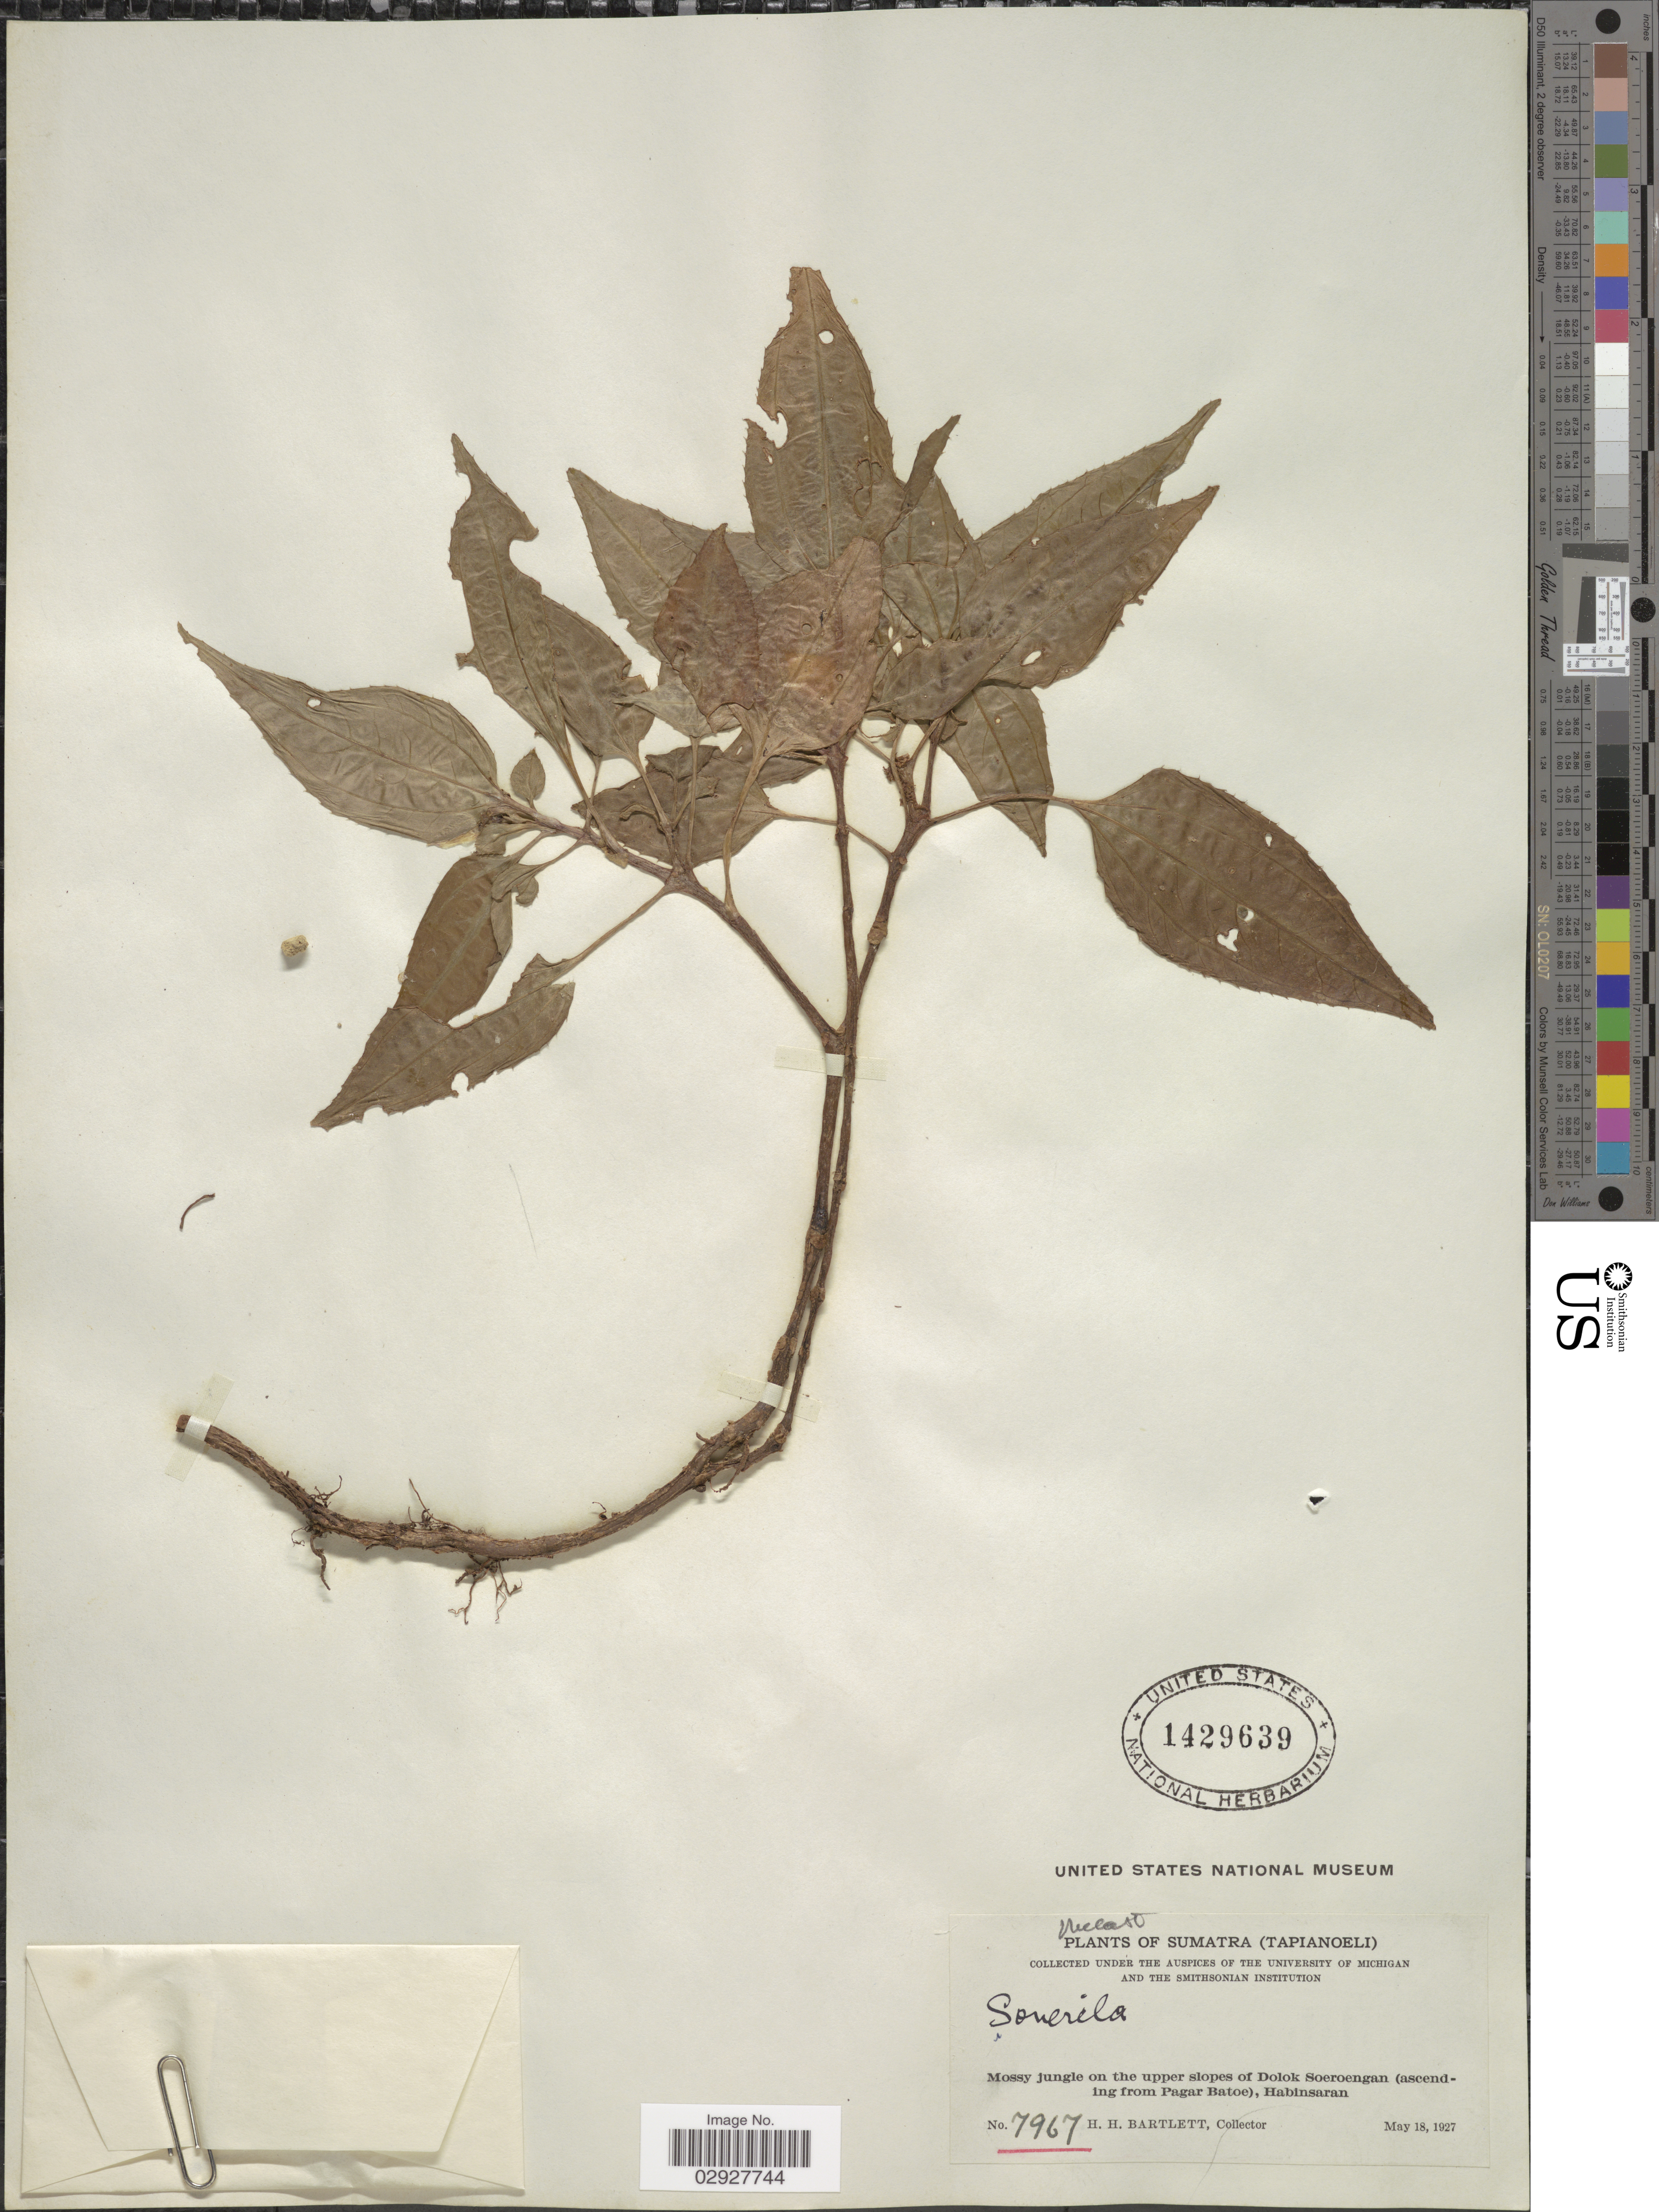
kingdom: Plantae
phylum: Tracheophyta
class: Magnoliopsida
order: Myrtales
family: Melastomataceae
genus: Sonerila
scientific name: Sonerila sp.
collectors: H. H. Bartlett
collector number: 7967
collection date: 1927-05-18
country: Indonesia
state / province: Sumatra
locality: (Tapianoeli). Mossy jungle on the upper slopes of Dolok Soeroengan (ascending from Pagar Batoe), Habinsaran.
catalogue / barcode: US 1429639